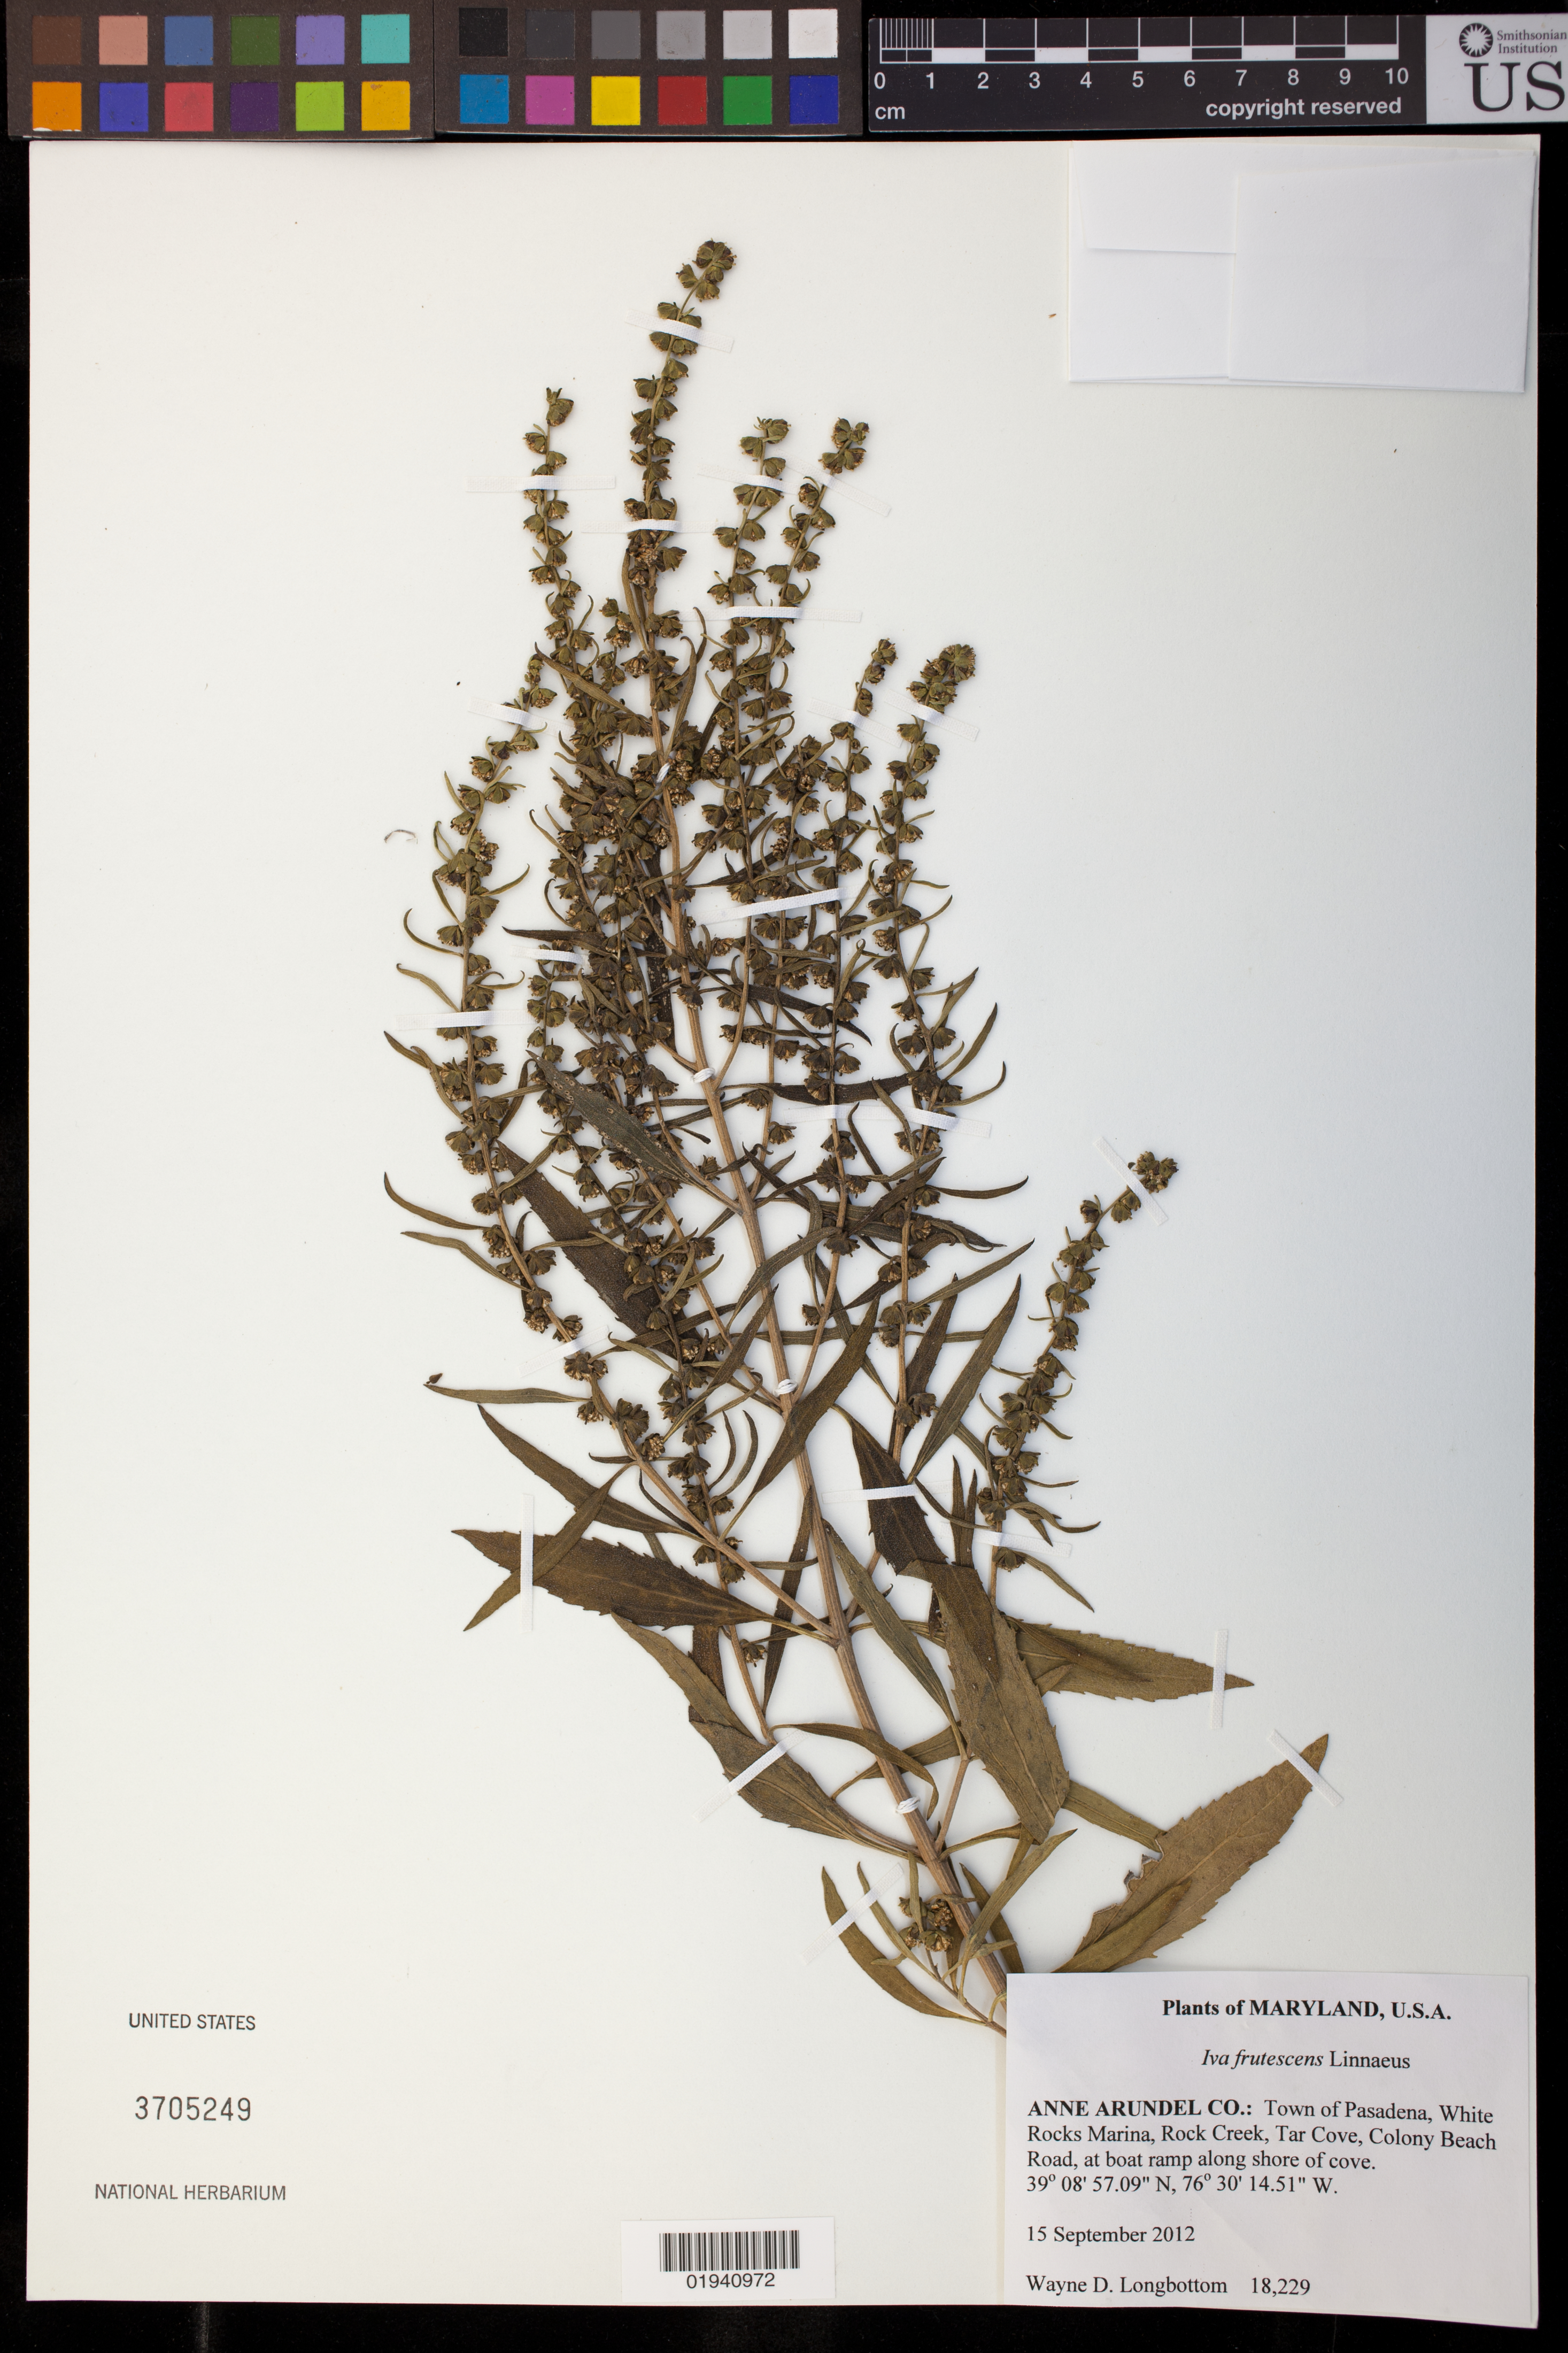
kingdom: Plantae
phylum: Tracheophyta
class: Magnoliopsida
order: Asterales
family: Asteraceae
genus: Iva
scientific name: Iva frutescens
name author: L.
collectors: W. D. Longbottom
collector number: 18229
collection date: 2012-09-15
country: United States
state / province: Maryland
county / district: Anne Arundel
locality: Town of Pasadena, White Rocks Marina, Rock Creek, Tar Cove, Colony Beach Road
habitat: at boat ramp along shore of cove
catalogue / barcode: US 3705249